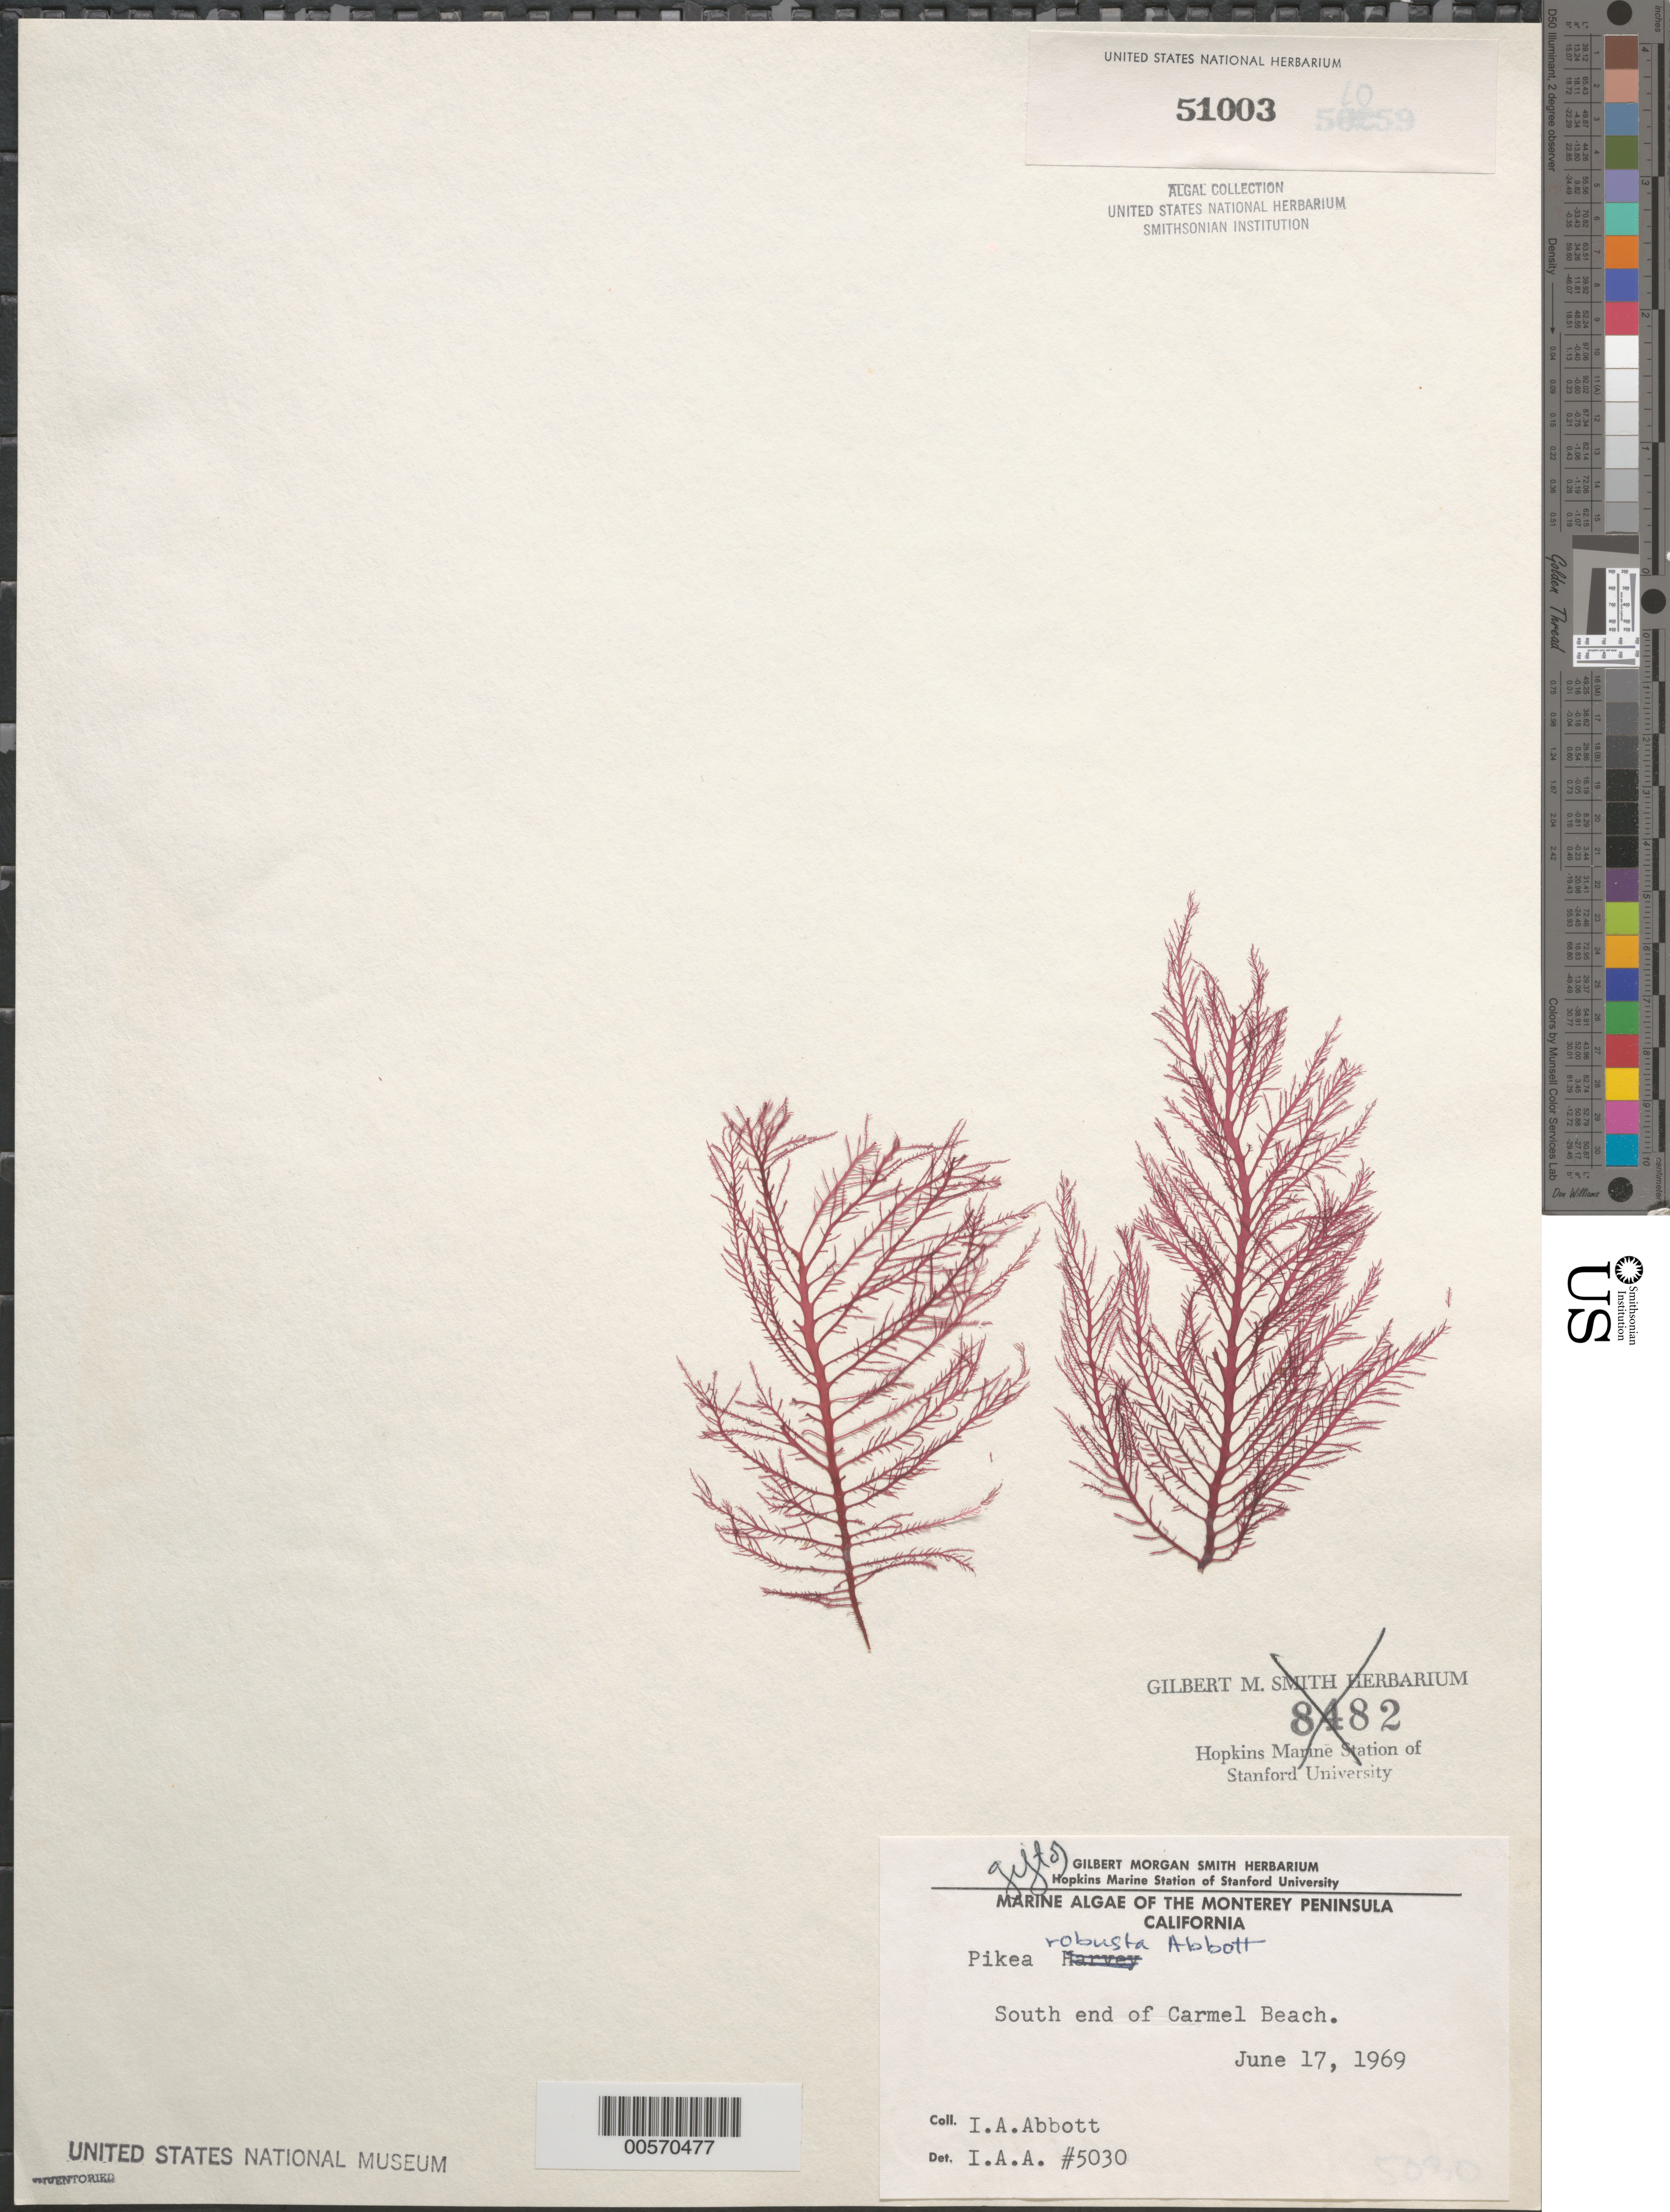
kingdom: Plantae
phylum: Rhodophyta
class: Florideophyceae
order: Gigartinales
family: Dumontiaceae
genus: Pikea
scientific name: Pikea pinnata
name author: Setch. in Collins et al.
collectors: I. A. Abbott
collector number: IAA 5030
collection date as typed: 17 Jun 1969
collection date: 1969-06-17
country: United States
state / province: California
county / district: Monterey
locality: Carmel Beach, south end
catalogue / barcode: US 51003